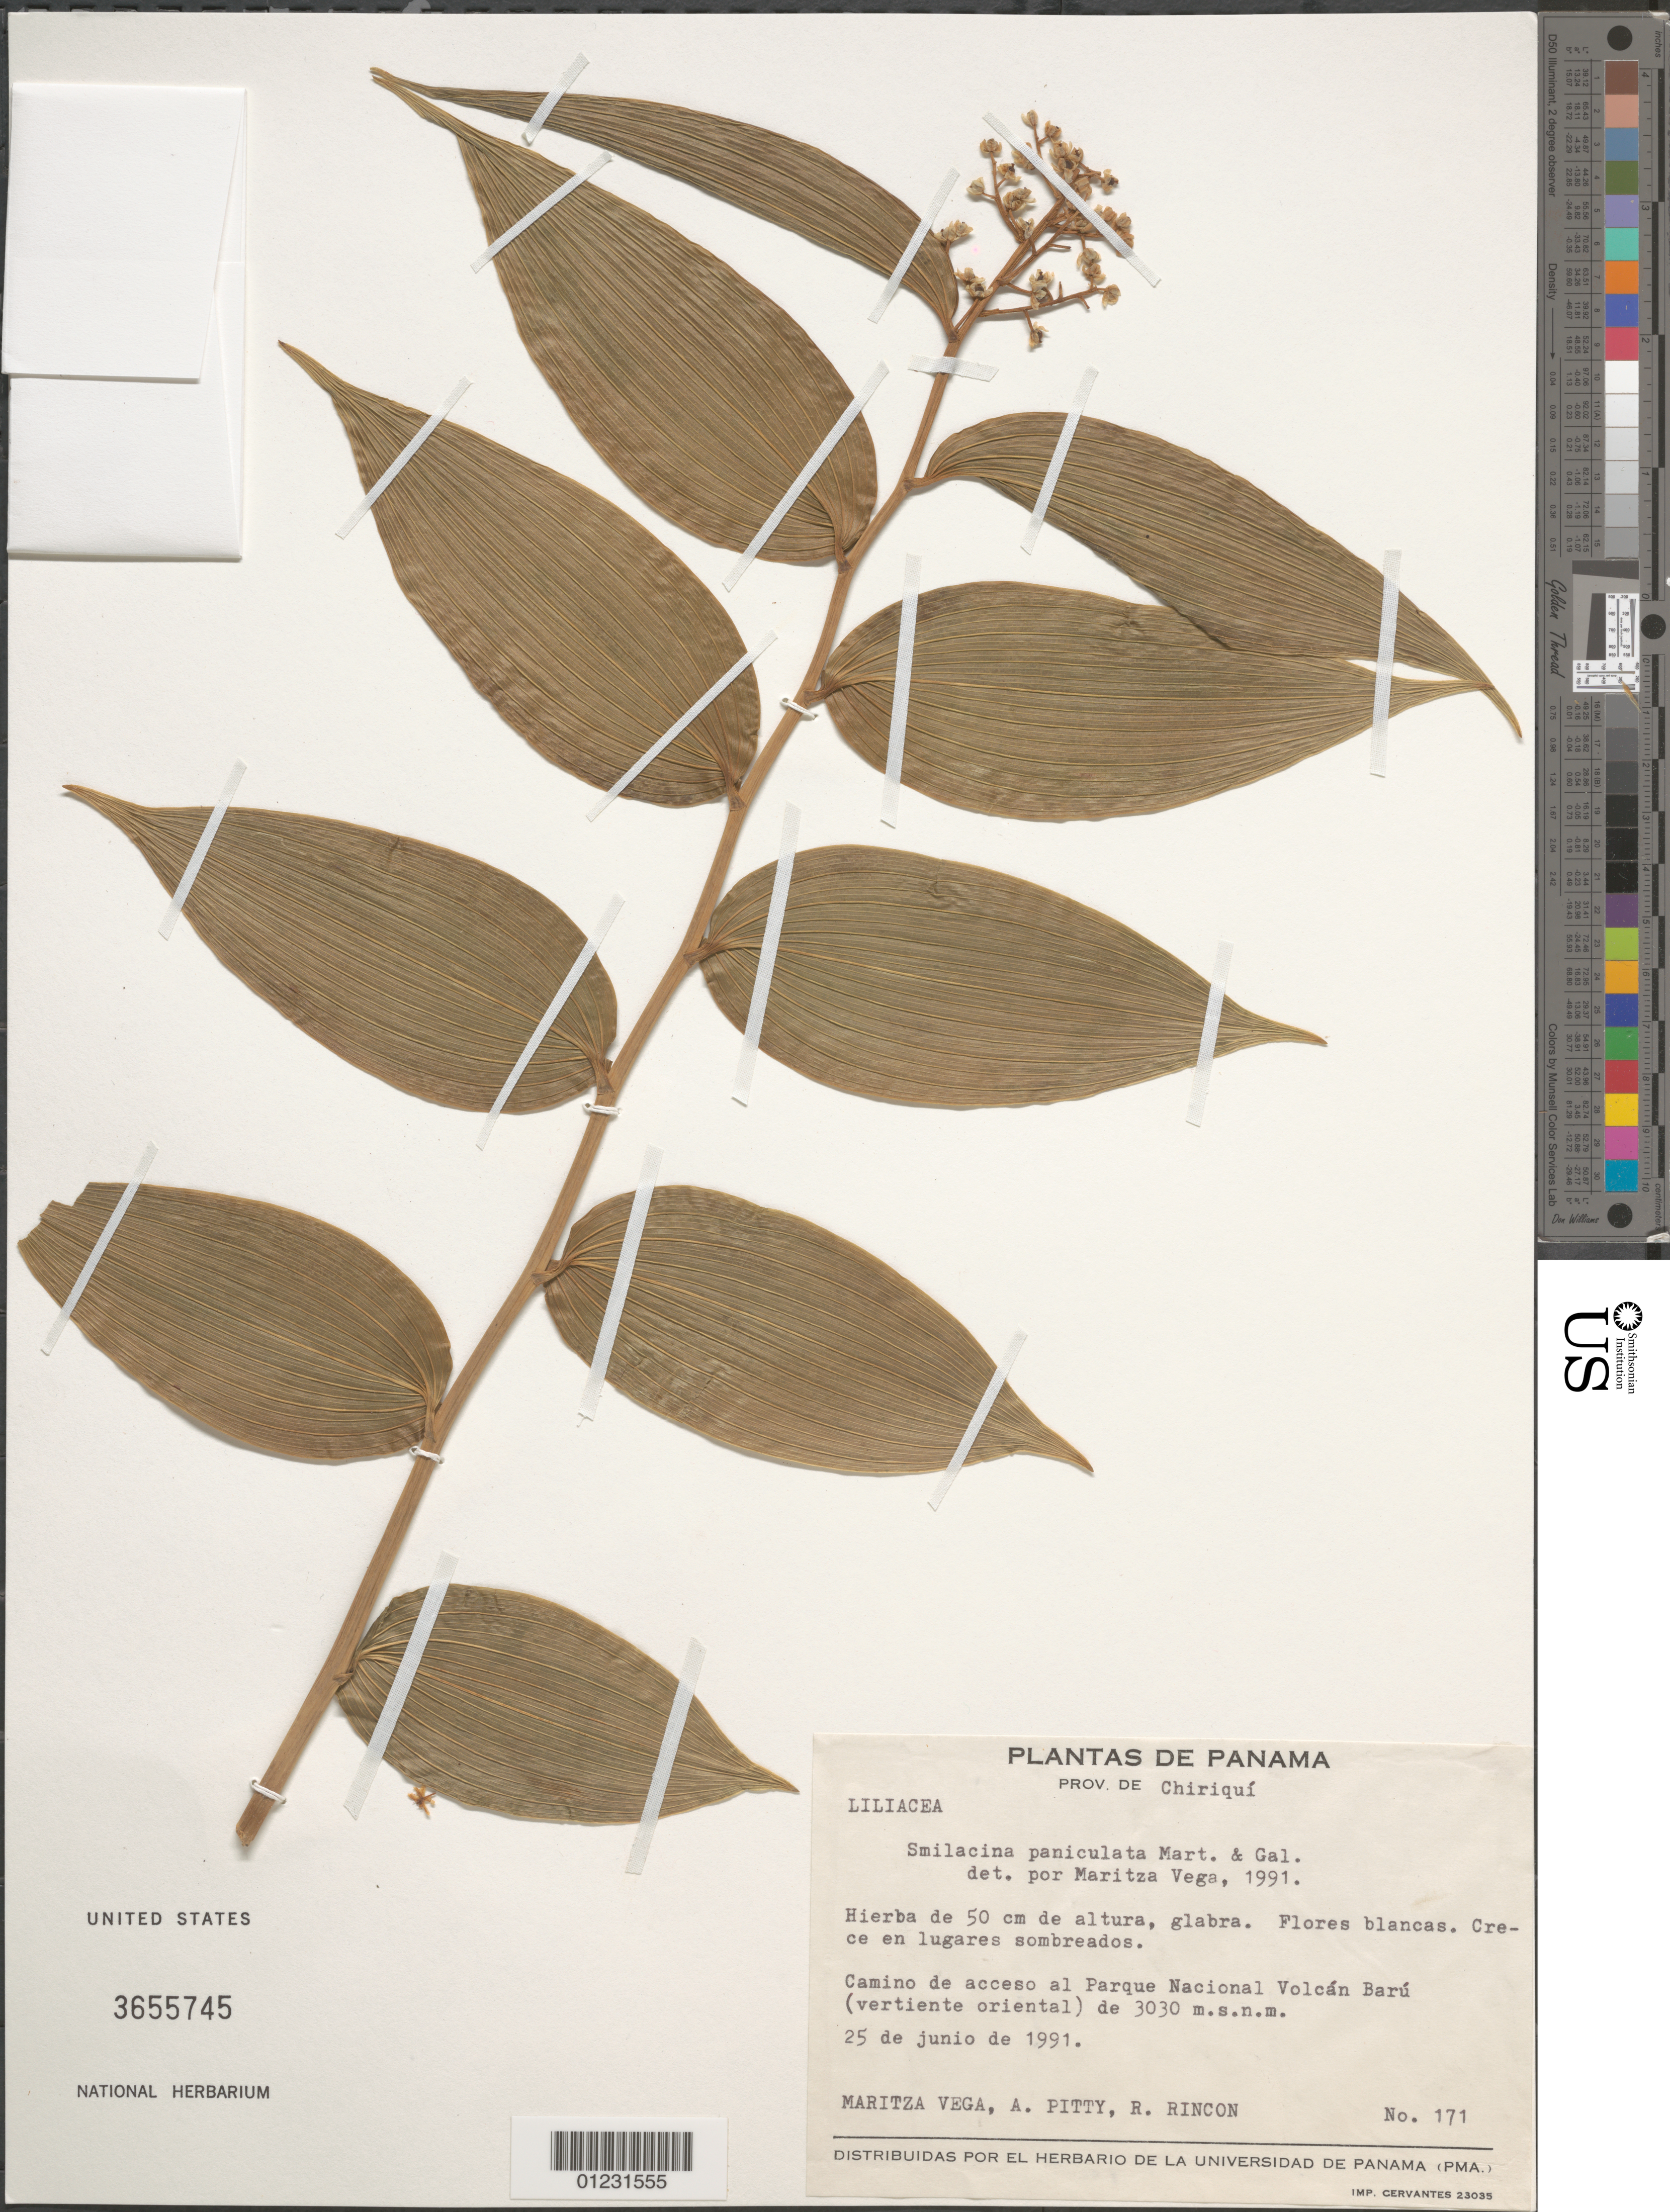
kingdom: Plantae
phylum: Tracheophyta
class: Liliopsida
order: Asparagales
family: Asparagaceae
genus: Maianthemum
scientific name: Maianthemum paniculatum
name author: (M. Martens & Galeotti) LaFrankie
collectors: M. Vega, -- Pitty & R. Rincon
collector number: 171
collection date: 1991-06-25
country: Panama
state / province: Chiriquí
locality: Parque Nacional Volcan Baru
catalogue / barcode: US 3655745